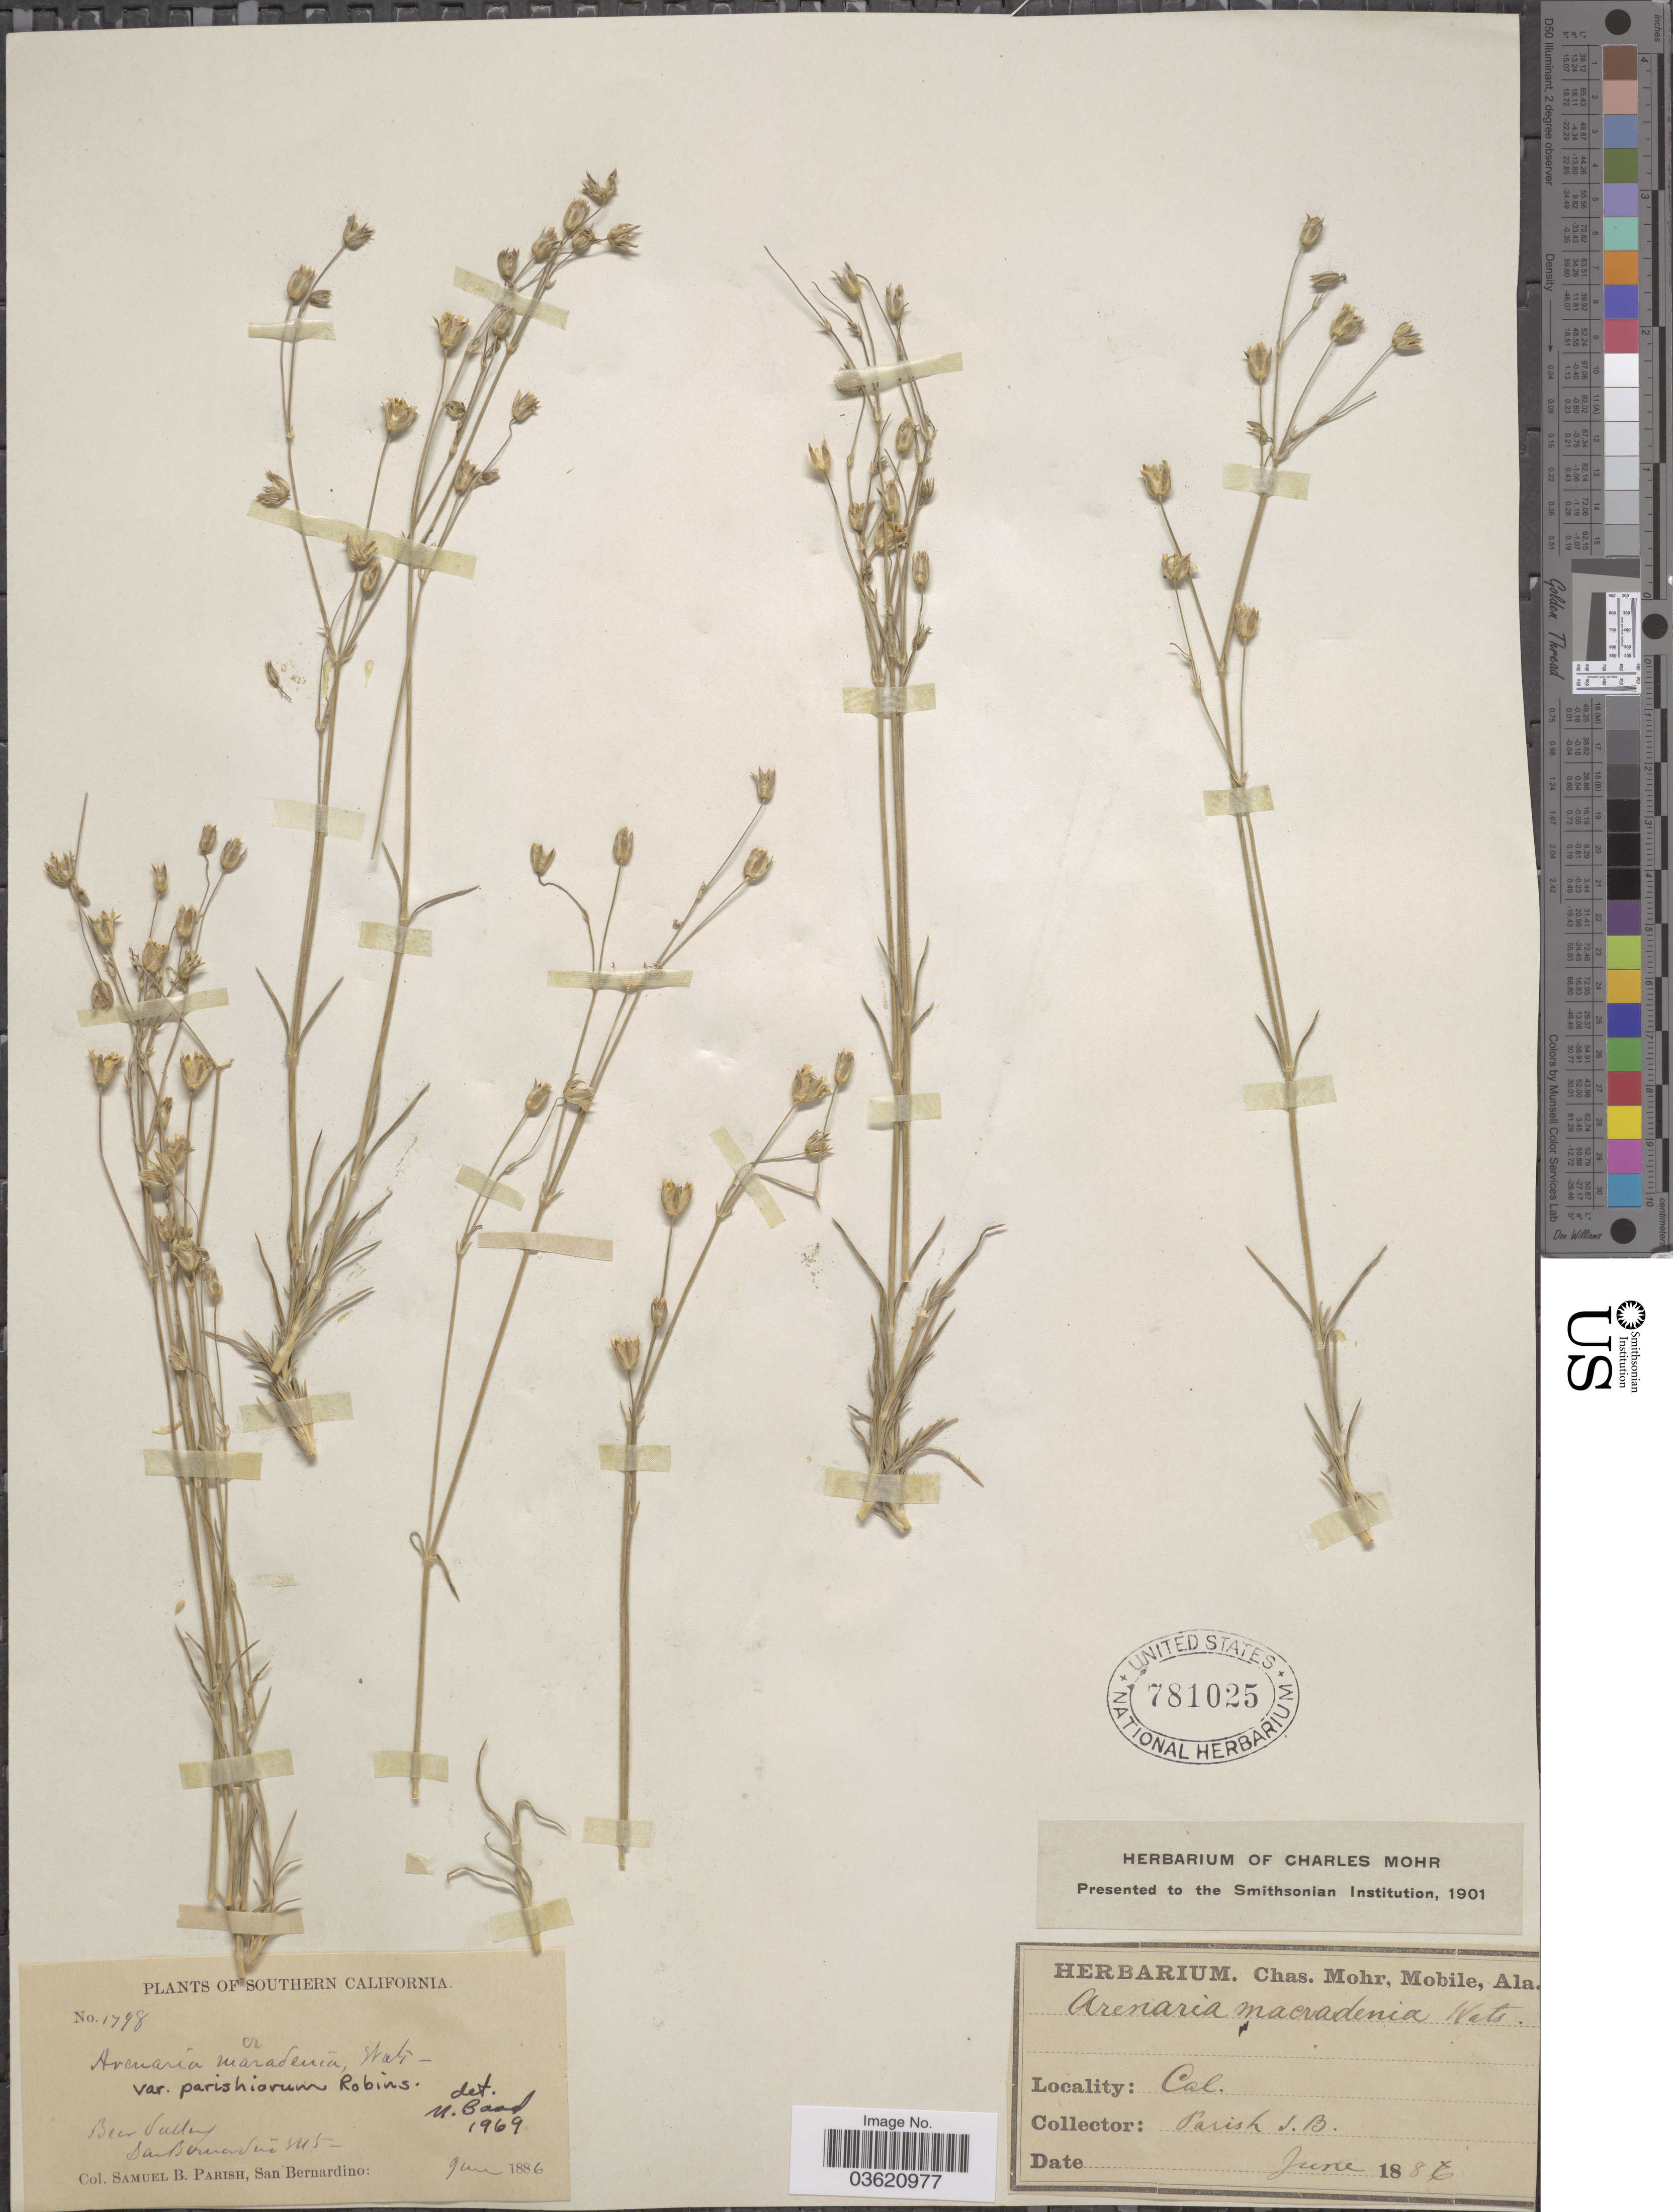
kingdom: Plantae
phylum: Tracheophyta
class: Magnoliopsida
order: Caryophyllales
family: Caryophyllaceae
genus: Eremogone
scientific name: Eremogone macradenia var. macradenia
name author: (S. Watson) Ikonn.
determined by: U.S. National Herbarium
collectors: S. B. Parish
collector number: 1798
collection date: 1886-06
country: United States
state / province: California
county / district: San Bernardino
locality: Southern California. Beer Valley. San Bernardino Mt.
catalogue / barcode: US 781025